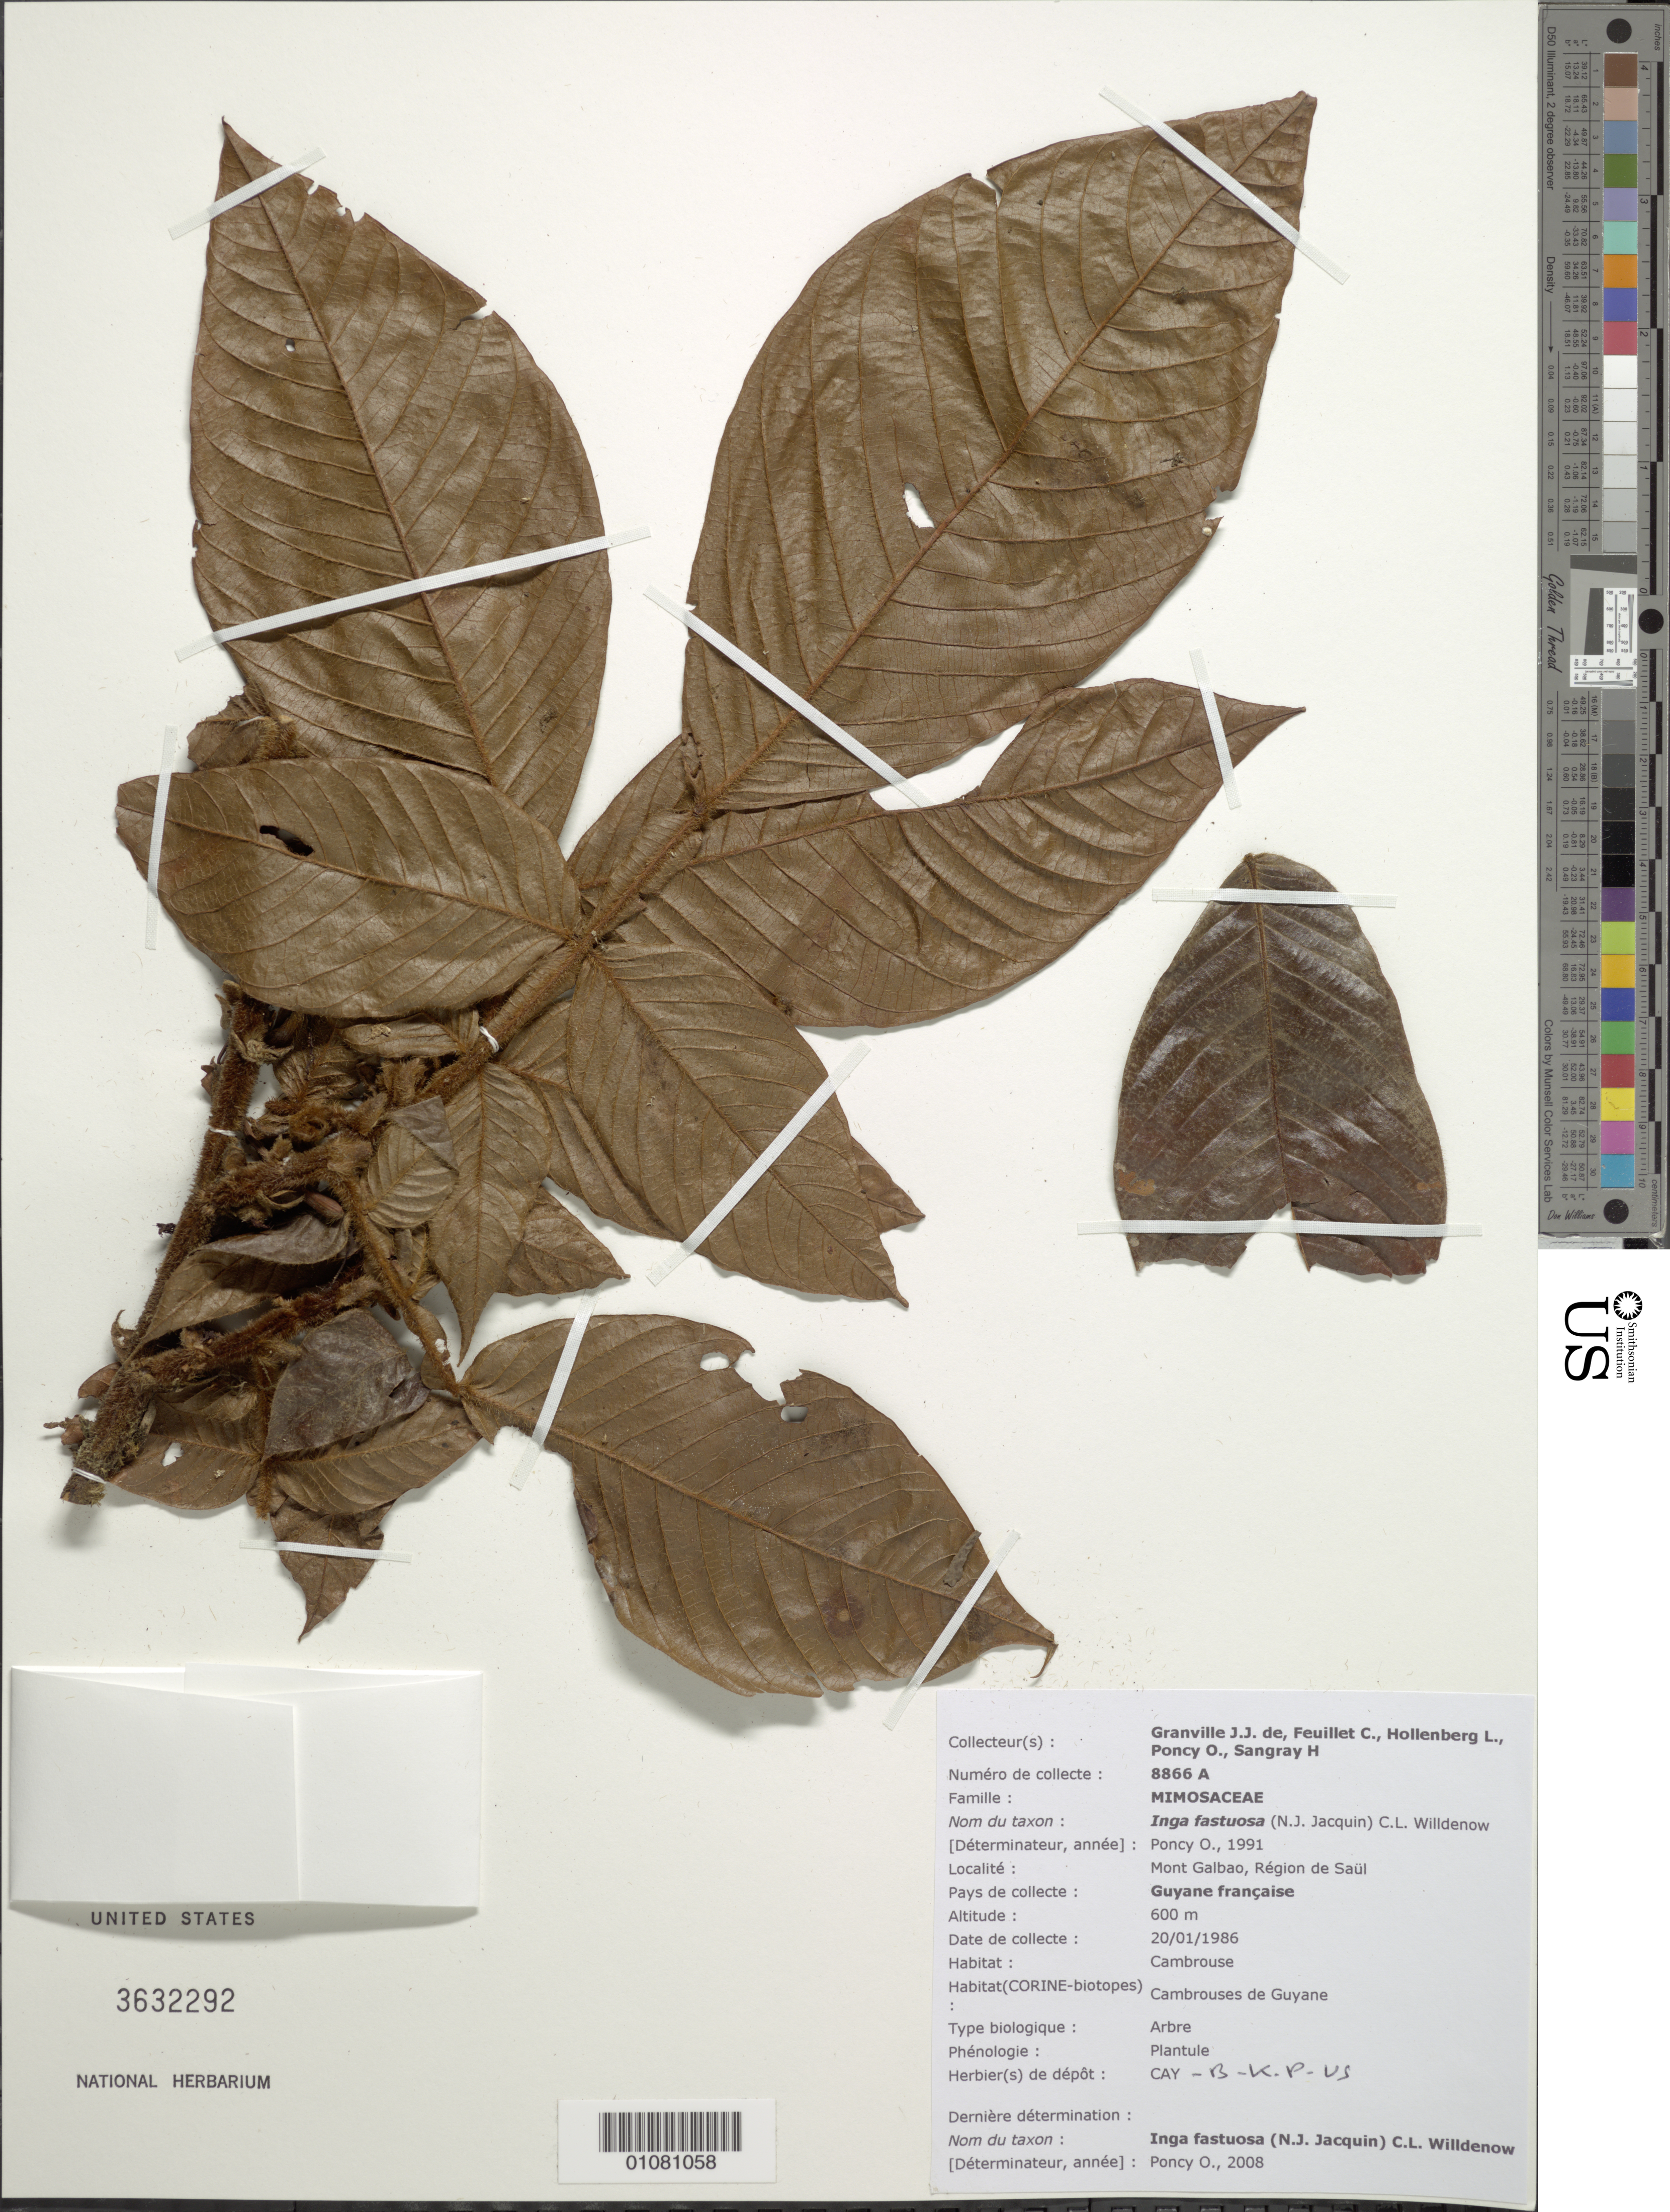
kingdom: Plantae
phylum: Tracheophyta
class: Magnoliopsida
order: Fabales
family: Fabaceae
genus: Inga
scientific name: Inga fastuosa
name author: (Jacq.) Willd.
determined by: Poncy, O.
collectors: J.-J. de Granville, C. Feuillet, L. Hollenberg, O. Poncy & M. S. Sangrey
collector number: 8866 A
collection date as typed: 20-Jan-86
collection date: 1986-01-20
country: French Guiana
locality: Mont Galbao, Région de Saül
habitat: Cambrouse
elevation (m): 600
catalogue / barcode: US 3632292